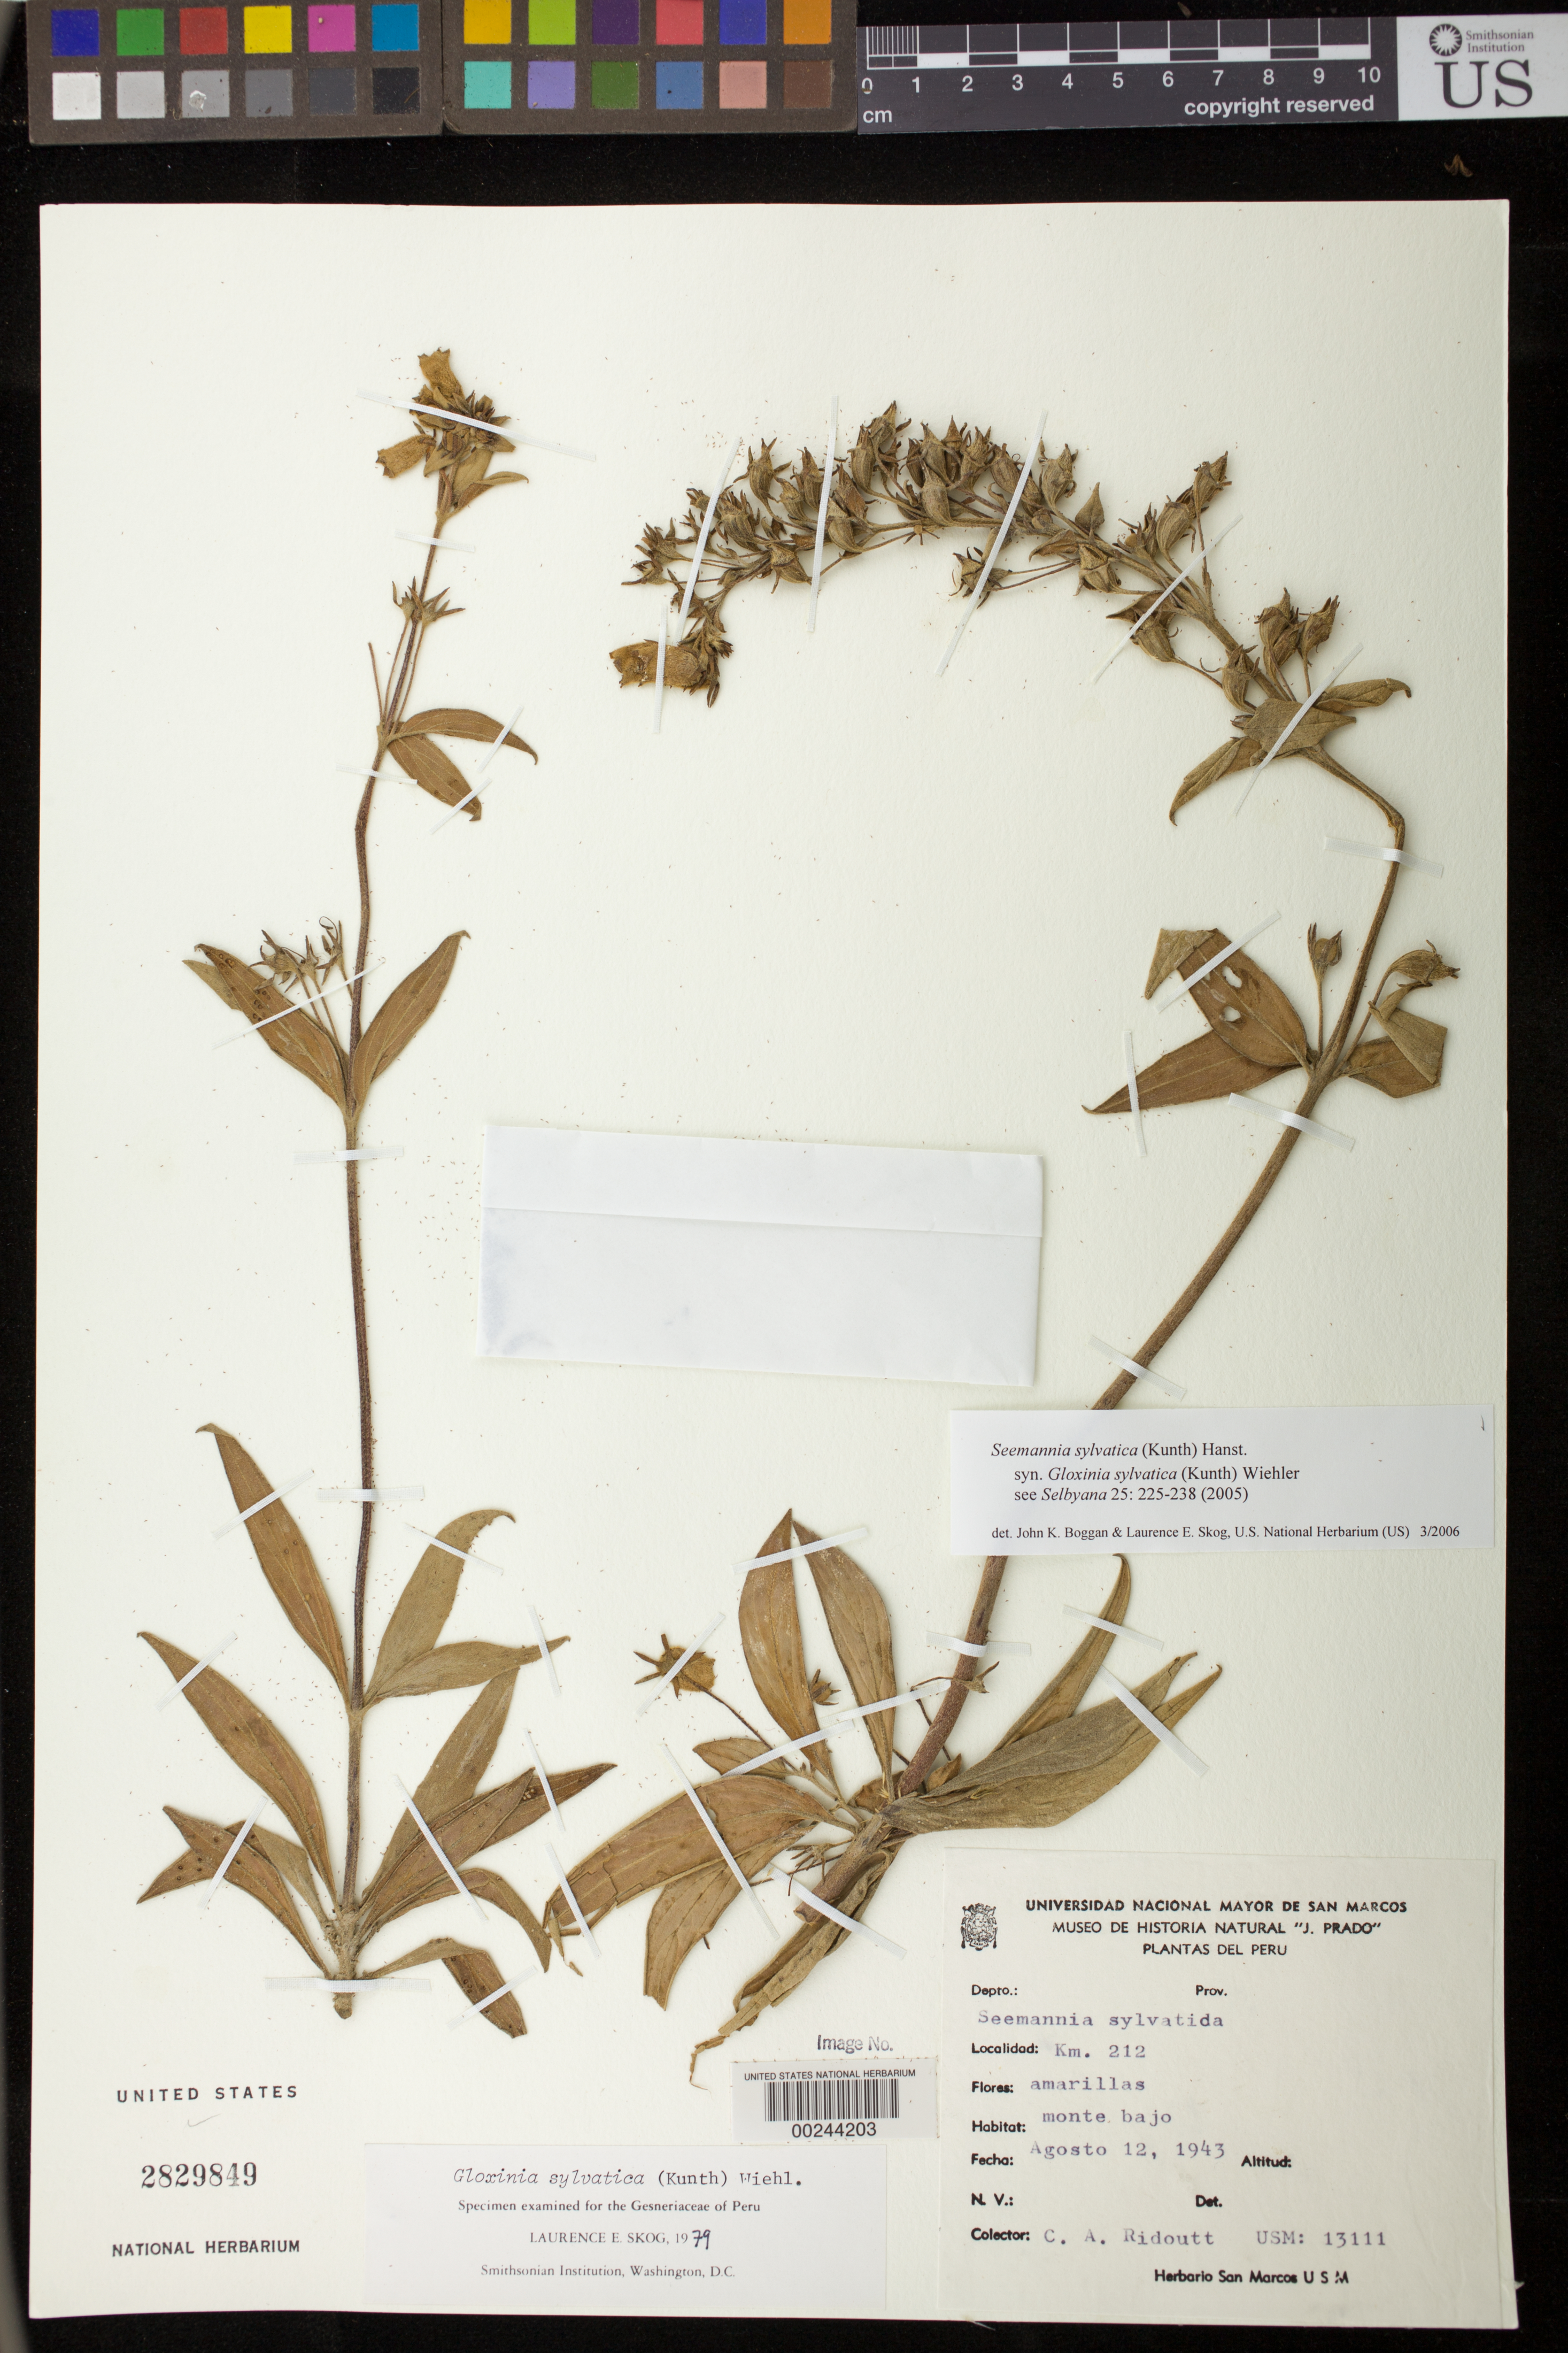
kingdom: Plantae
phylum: Tracheophyta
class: Magnoliopsida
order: Lamiales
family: Gesneriaceae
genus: Seemannia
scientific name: Seemannia sylvatica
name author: (Kunth) Hanst.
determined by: Boggan, J. K.; Skog, L. E.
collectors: C. Ridoutt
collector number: USM 13111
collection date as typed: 12 Aug 1943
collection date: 1943-08-12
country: Peru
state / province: Loreto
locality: Km 212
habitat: Low forest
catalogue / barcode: US 2829849